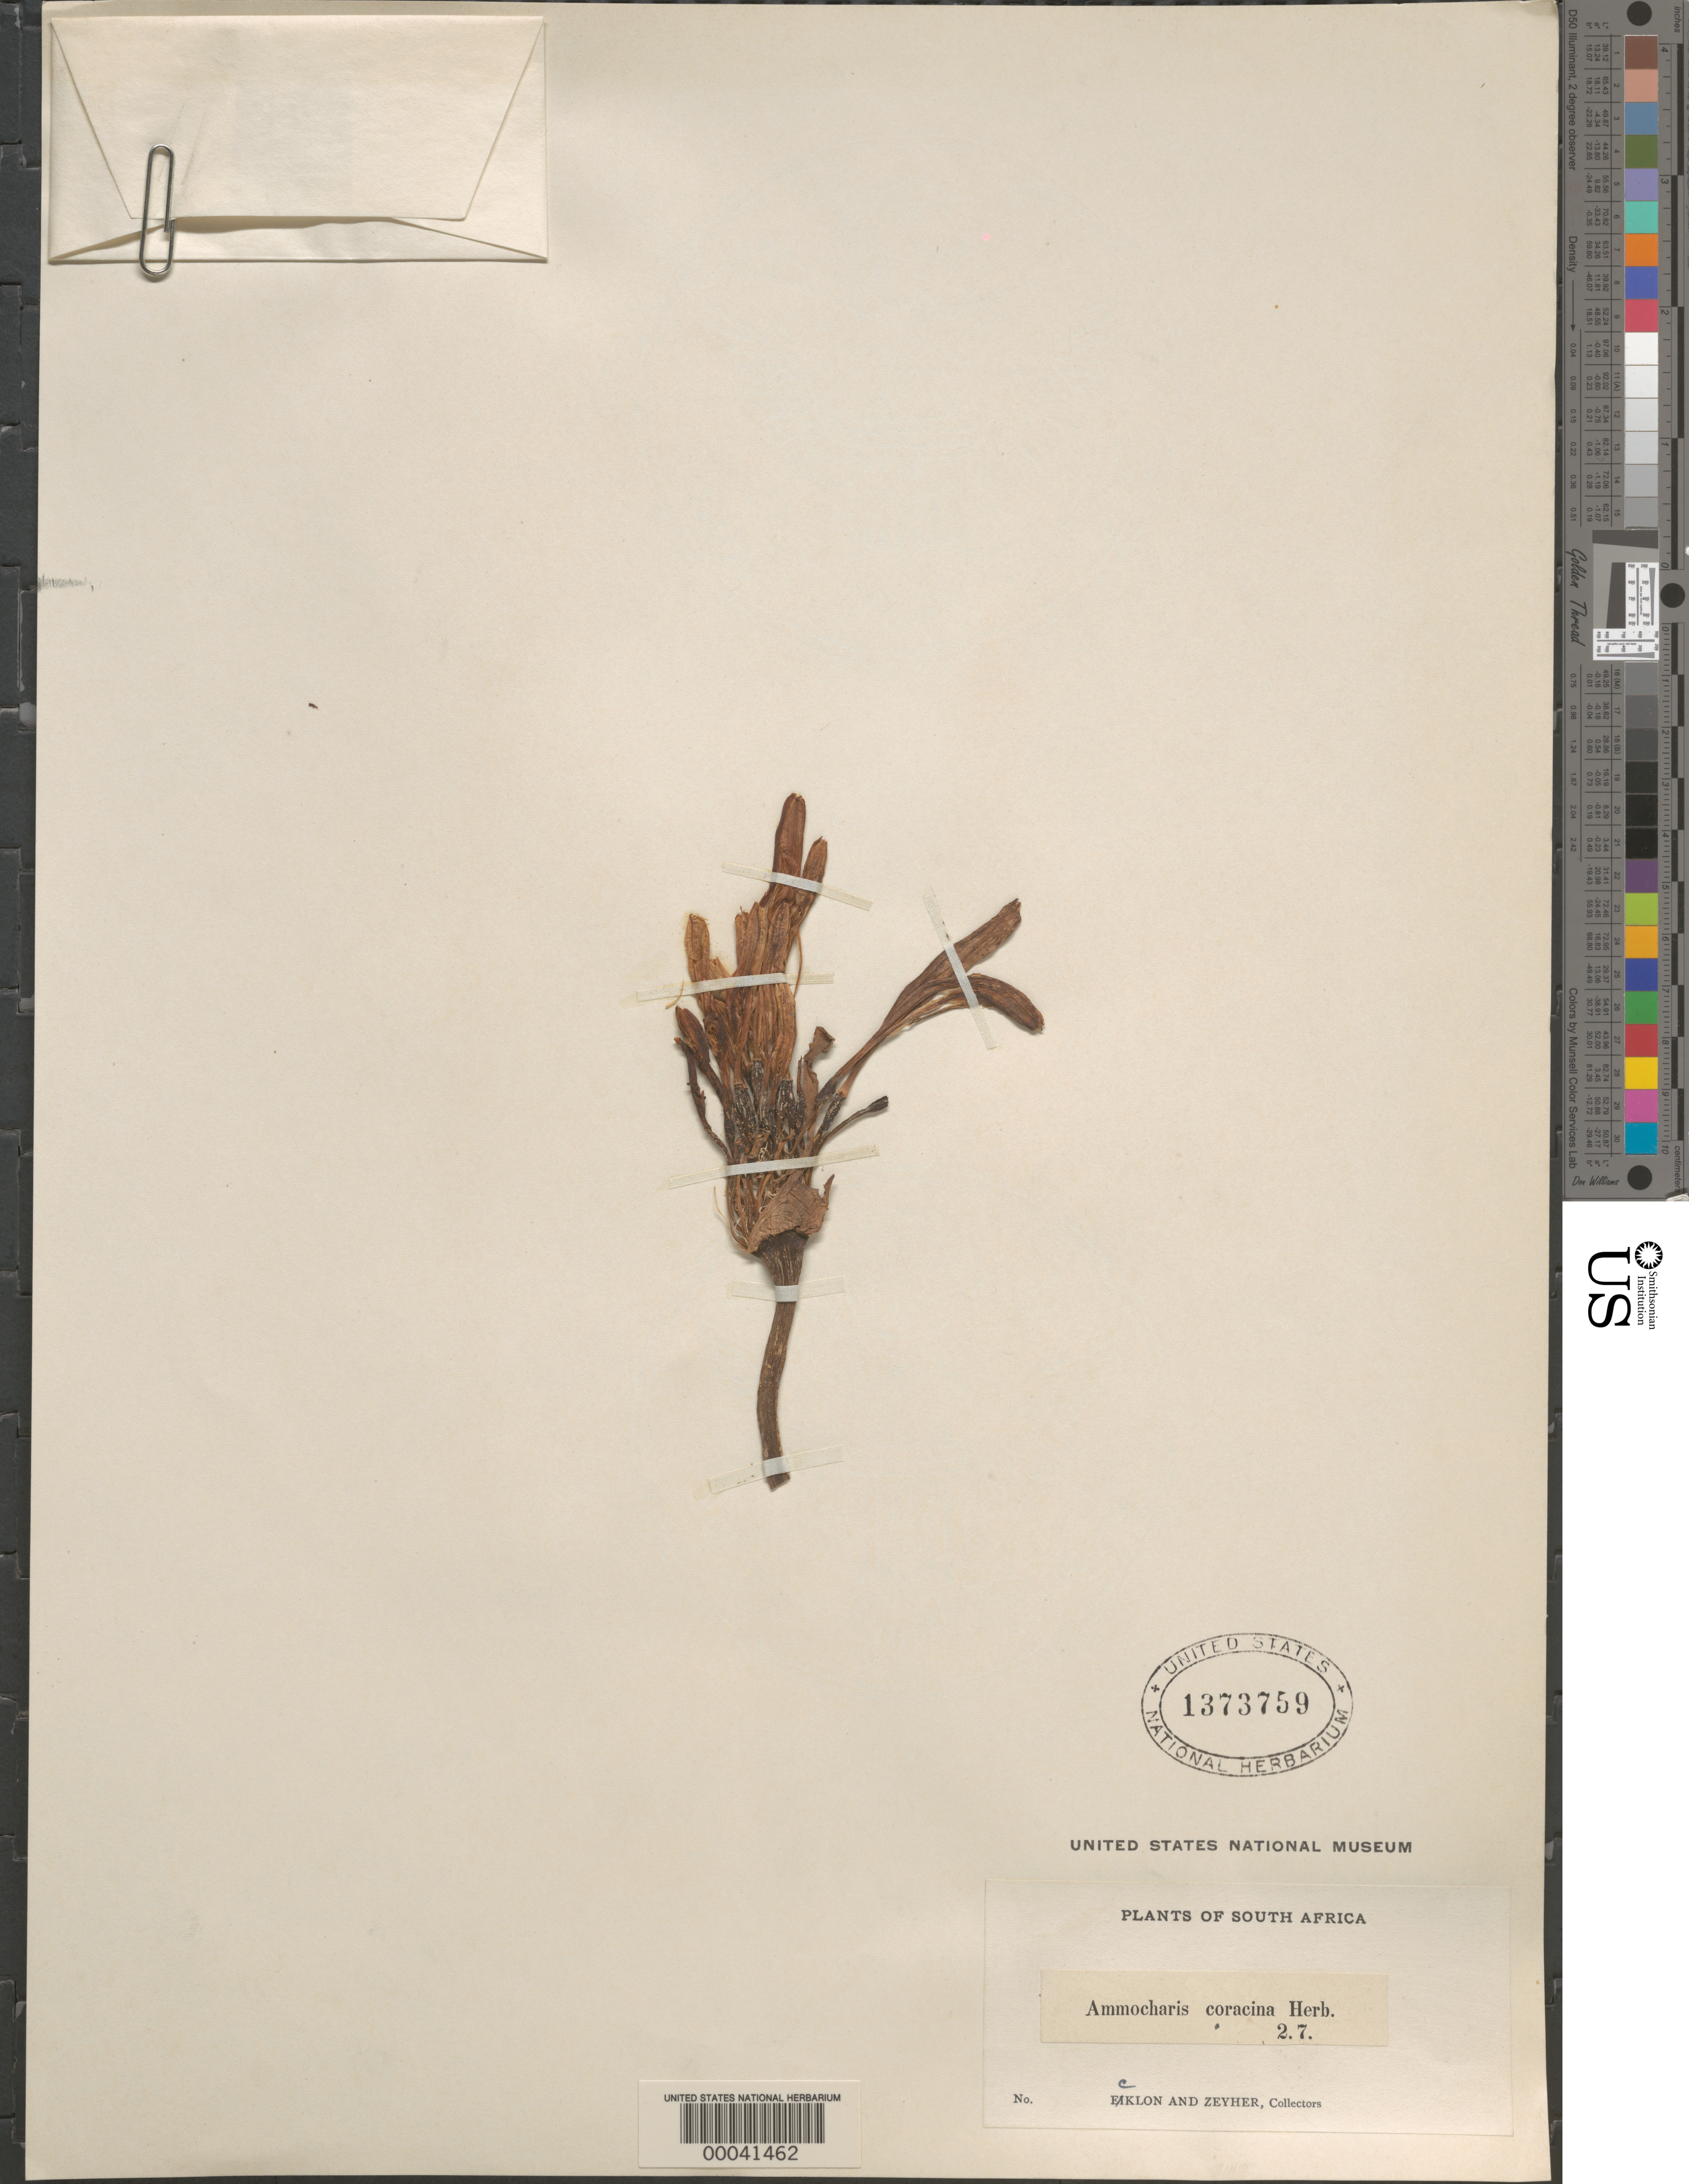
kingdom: Plantae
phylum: Tracheophyta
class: Liliopsida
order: Asparagales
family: Amaryllidaceae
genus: Ammocharis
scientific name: Ammocharis coranica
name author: (Ker Gawl.) Herb.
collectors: C. F. Ecklon & C. Zeyher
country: South Africa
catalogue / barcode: US 1373759